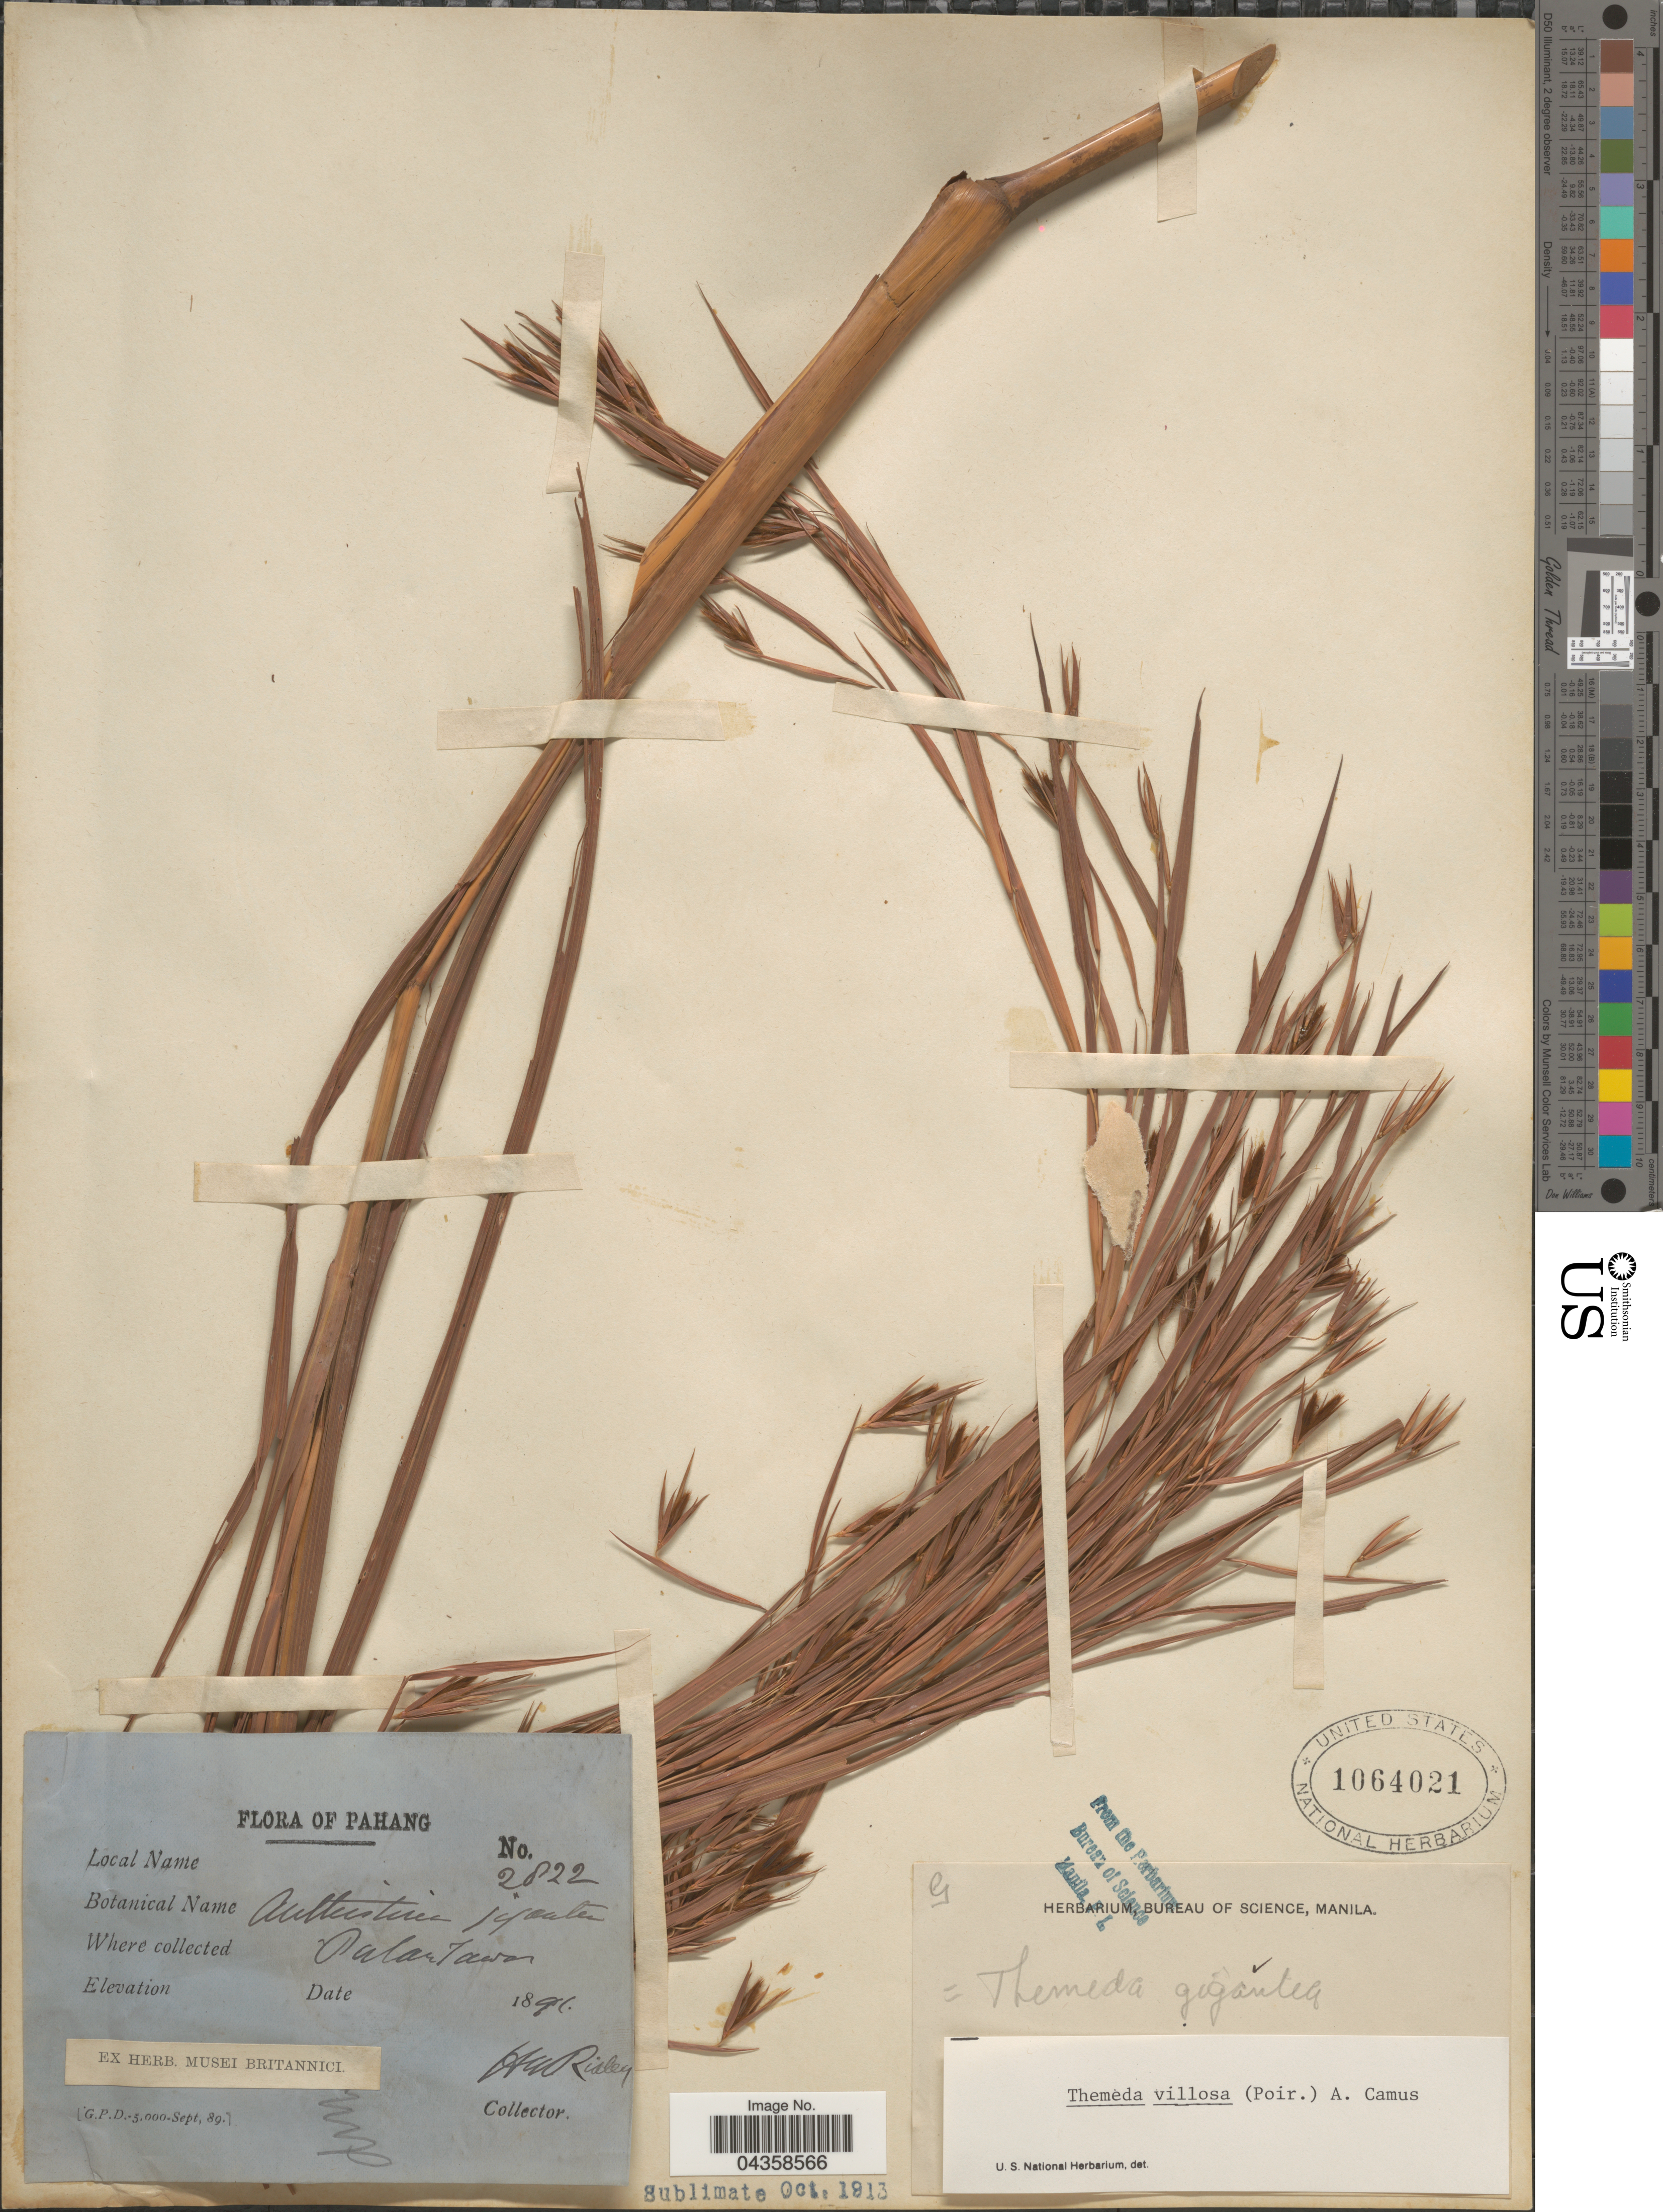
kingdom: Plantae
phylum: Tracheophyta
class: Liliopsida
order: Poales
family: Poaceae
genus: Themeda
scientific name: Themeda villosa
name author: (Lam.) A. Camus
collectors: H. N. Ridley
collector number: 2822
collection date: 1891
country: Malaysia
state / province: Pahang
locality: Palar Jawan. [interpreted]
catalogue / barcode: US 1064021